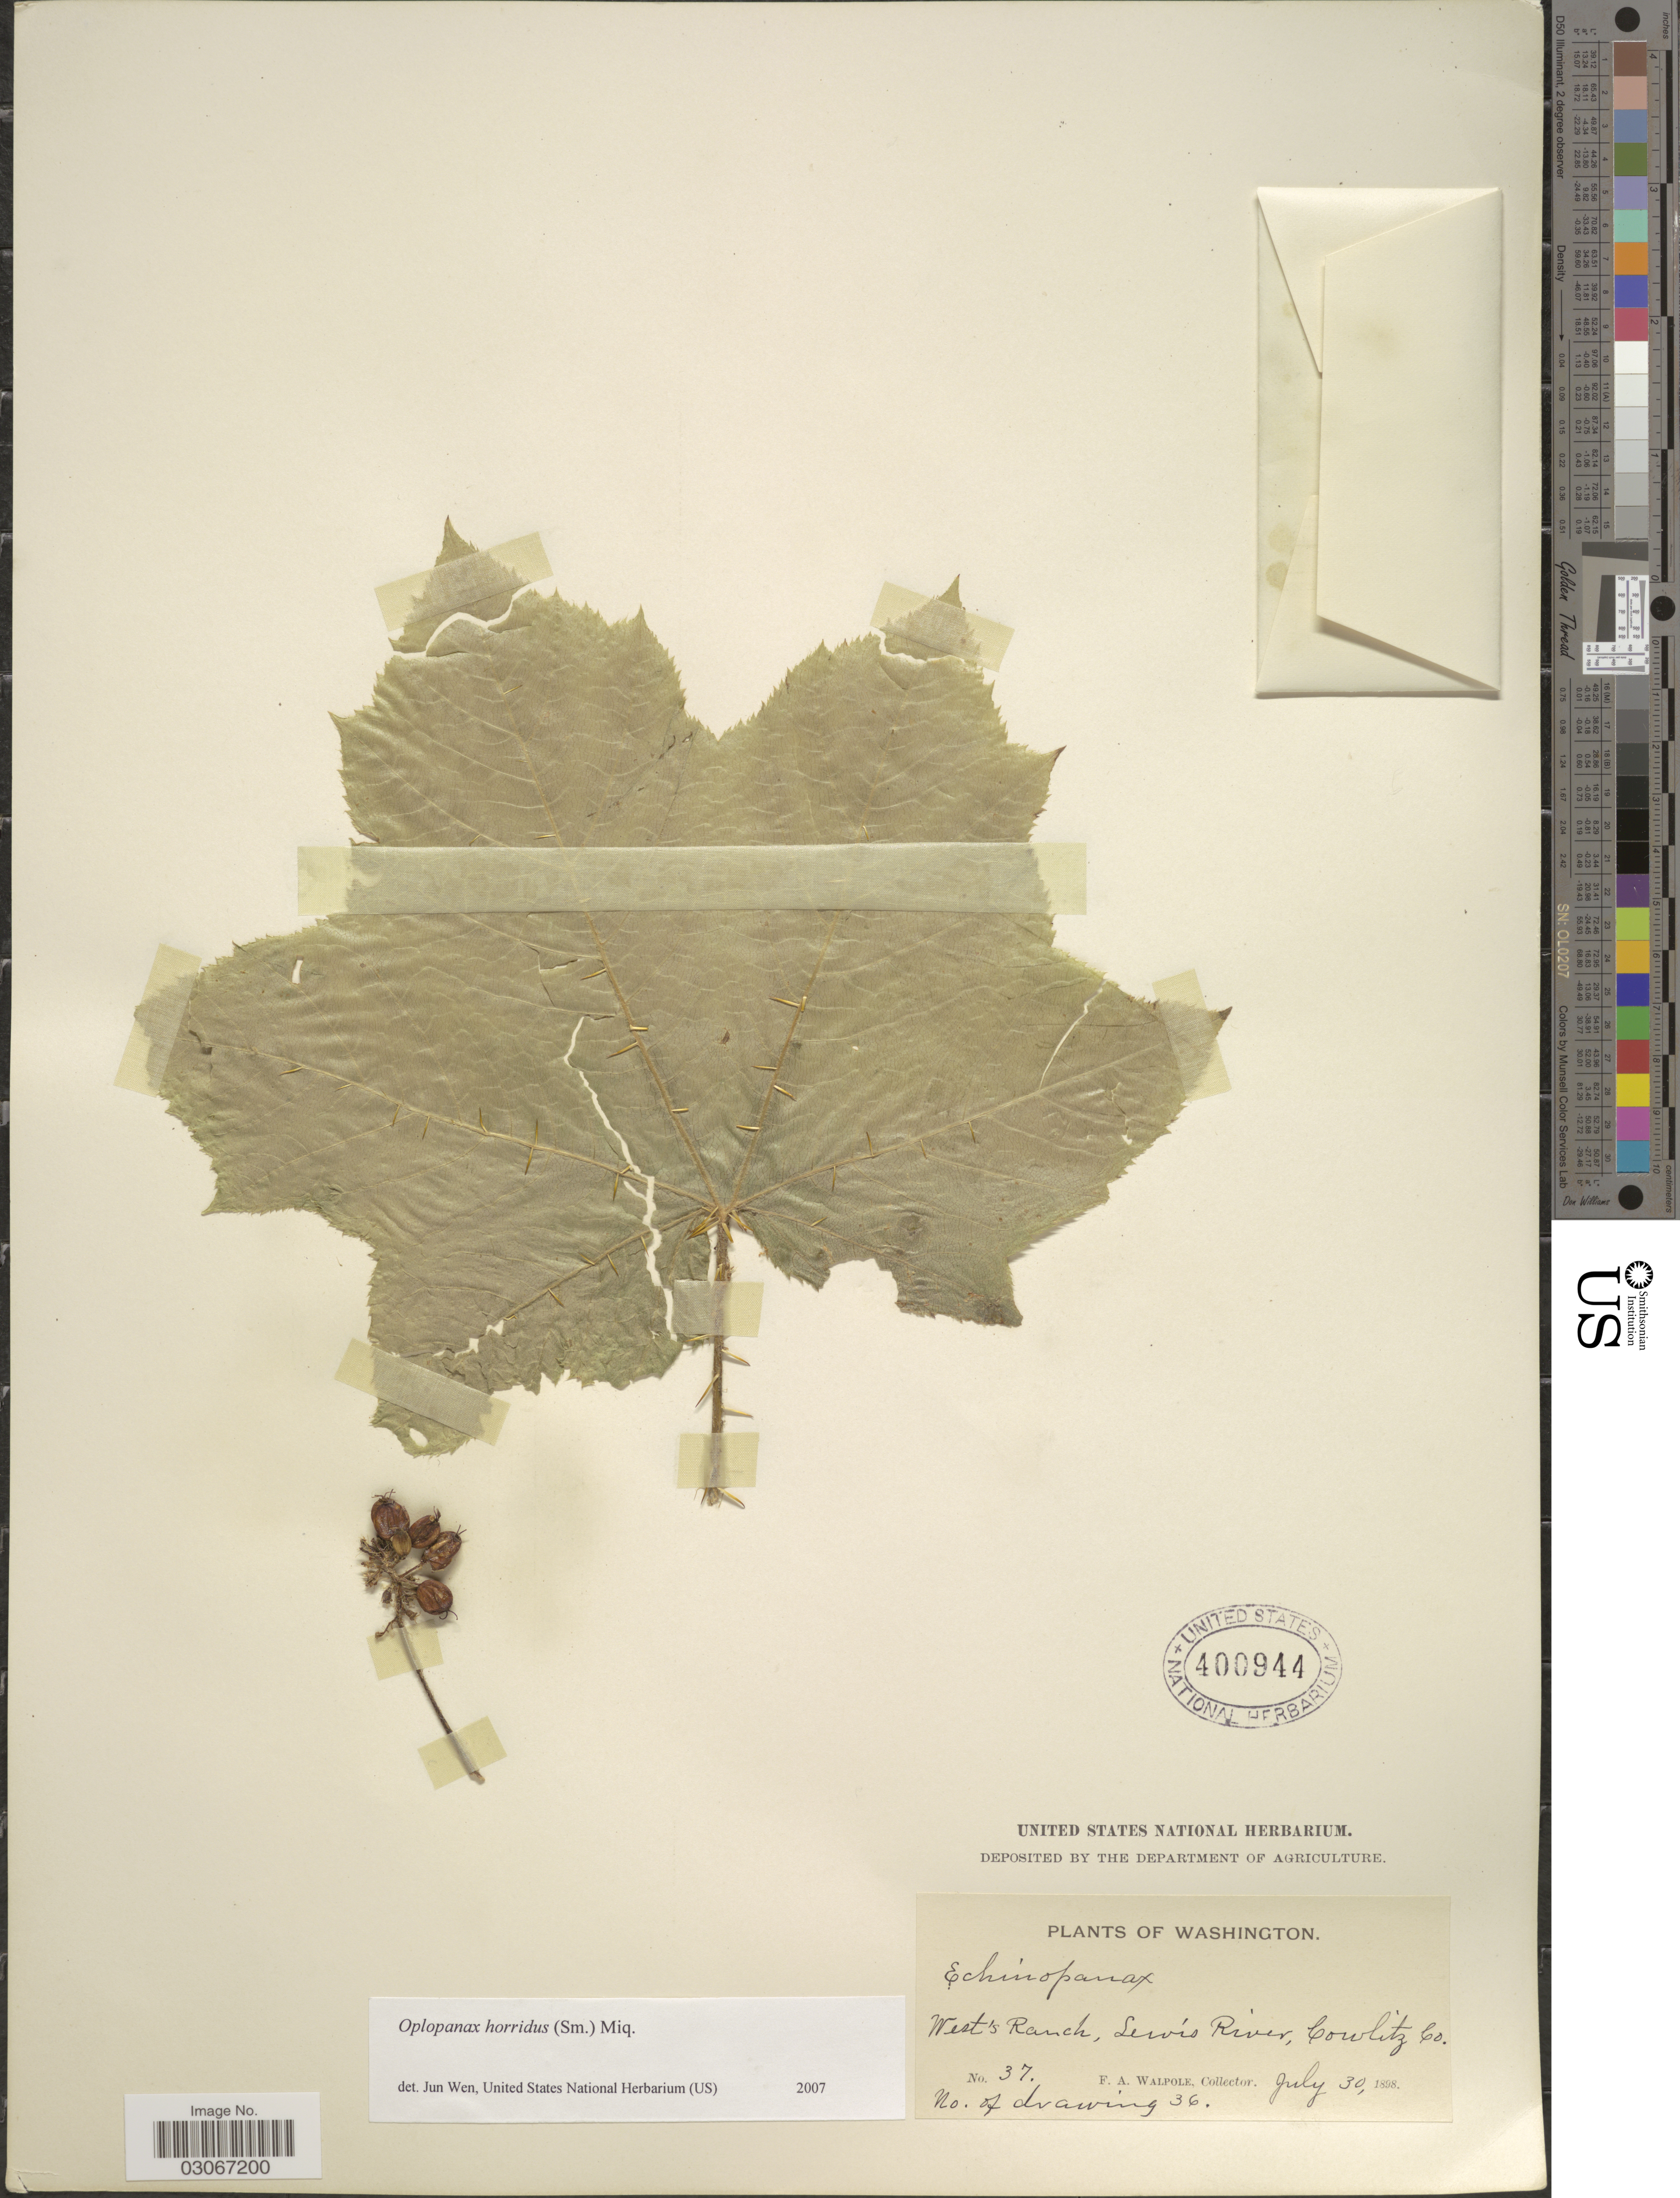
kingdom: Plantae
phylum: Tracheophyta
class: Magnoliopsida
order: Apiales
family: Apiaceae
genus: Opopanax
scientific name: Opopanax horridus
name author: Miq. ex Dippel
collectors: F. Walpole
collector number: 37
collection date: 1898-07-30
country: United States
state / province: Washington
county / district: Cowlitz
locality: West's Ranch, Lewis River, Cowlitz Co.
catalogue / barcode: US 400944